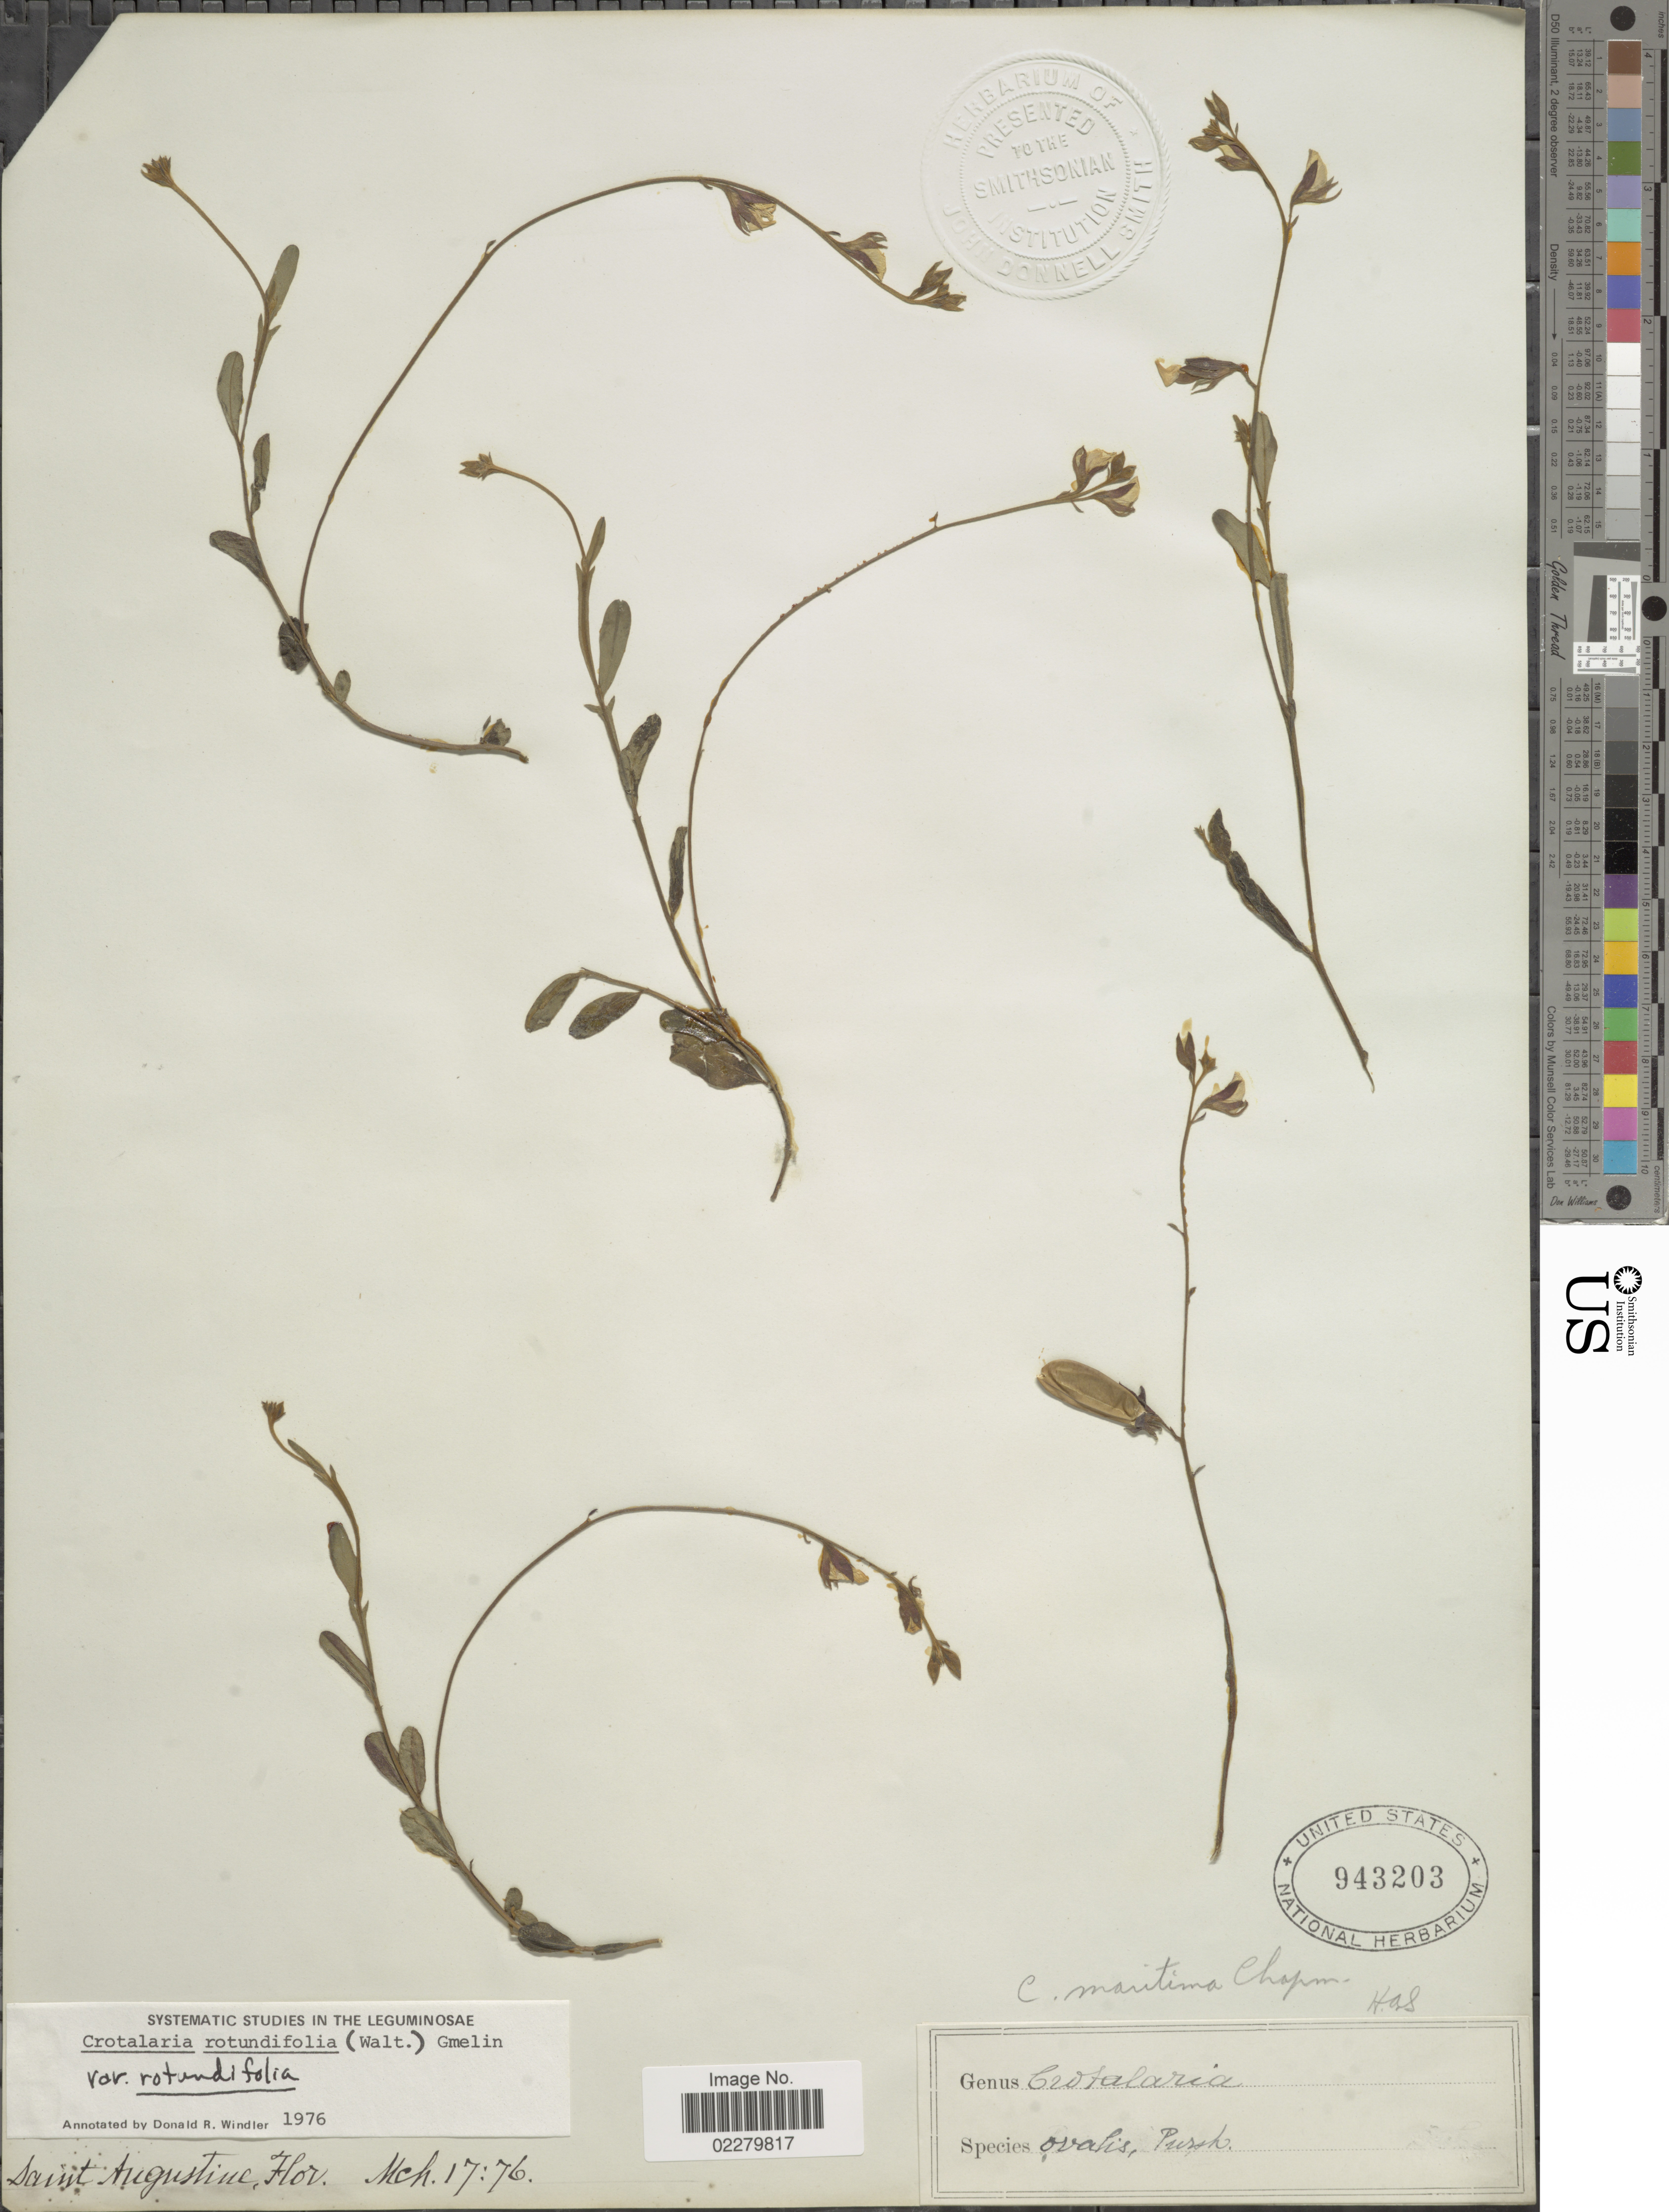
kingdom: Plantae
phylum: Tracheophyta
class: Magnoliopsida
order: Fabales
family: Fabaceae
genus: Crotalaria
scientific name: Crotalaria rotundifolia var. rotundifolia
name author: (Walter) J.F. Gmel.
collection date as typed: Transcribed d/m/y: 17/3/76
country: United States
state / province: Florida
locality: Saint Augustine, Flor.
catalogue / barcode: US 943203